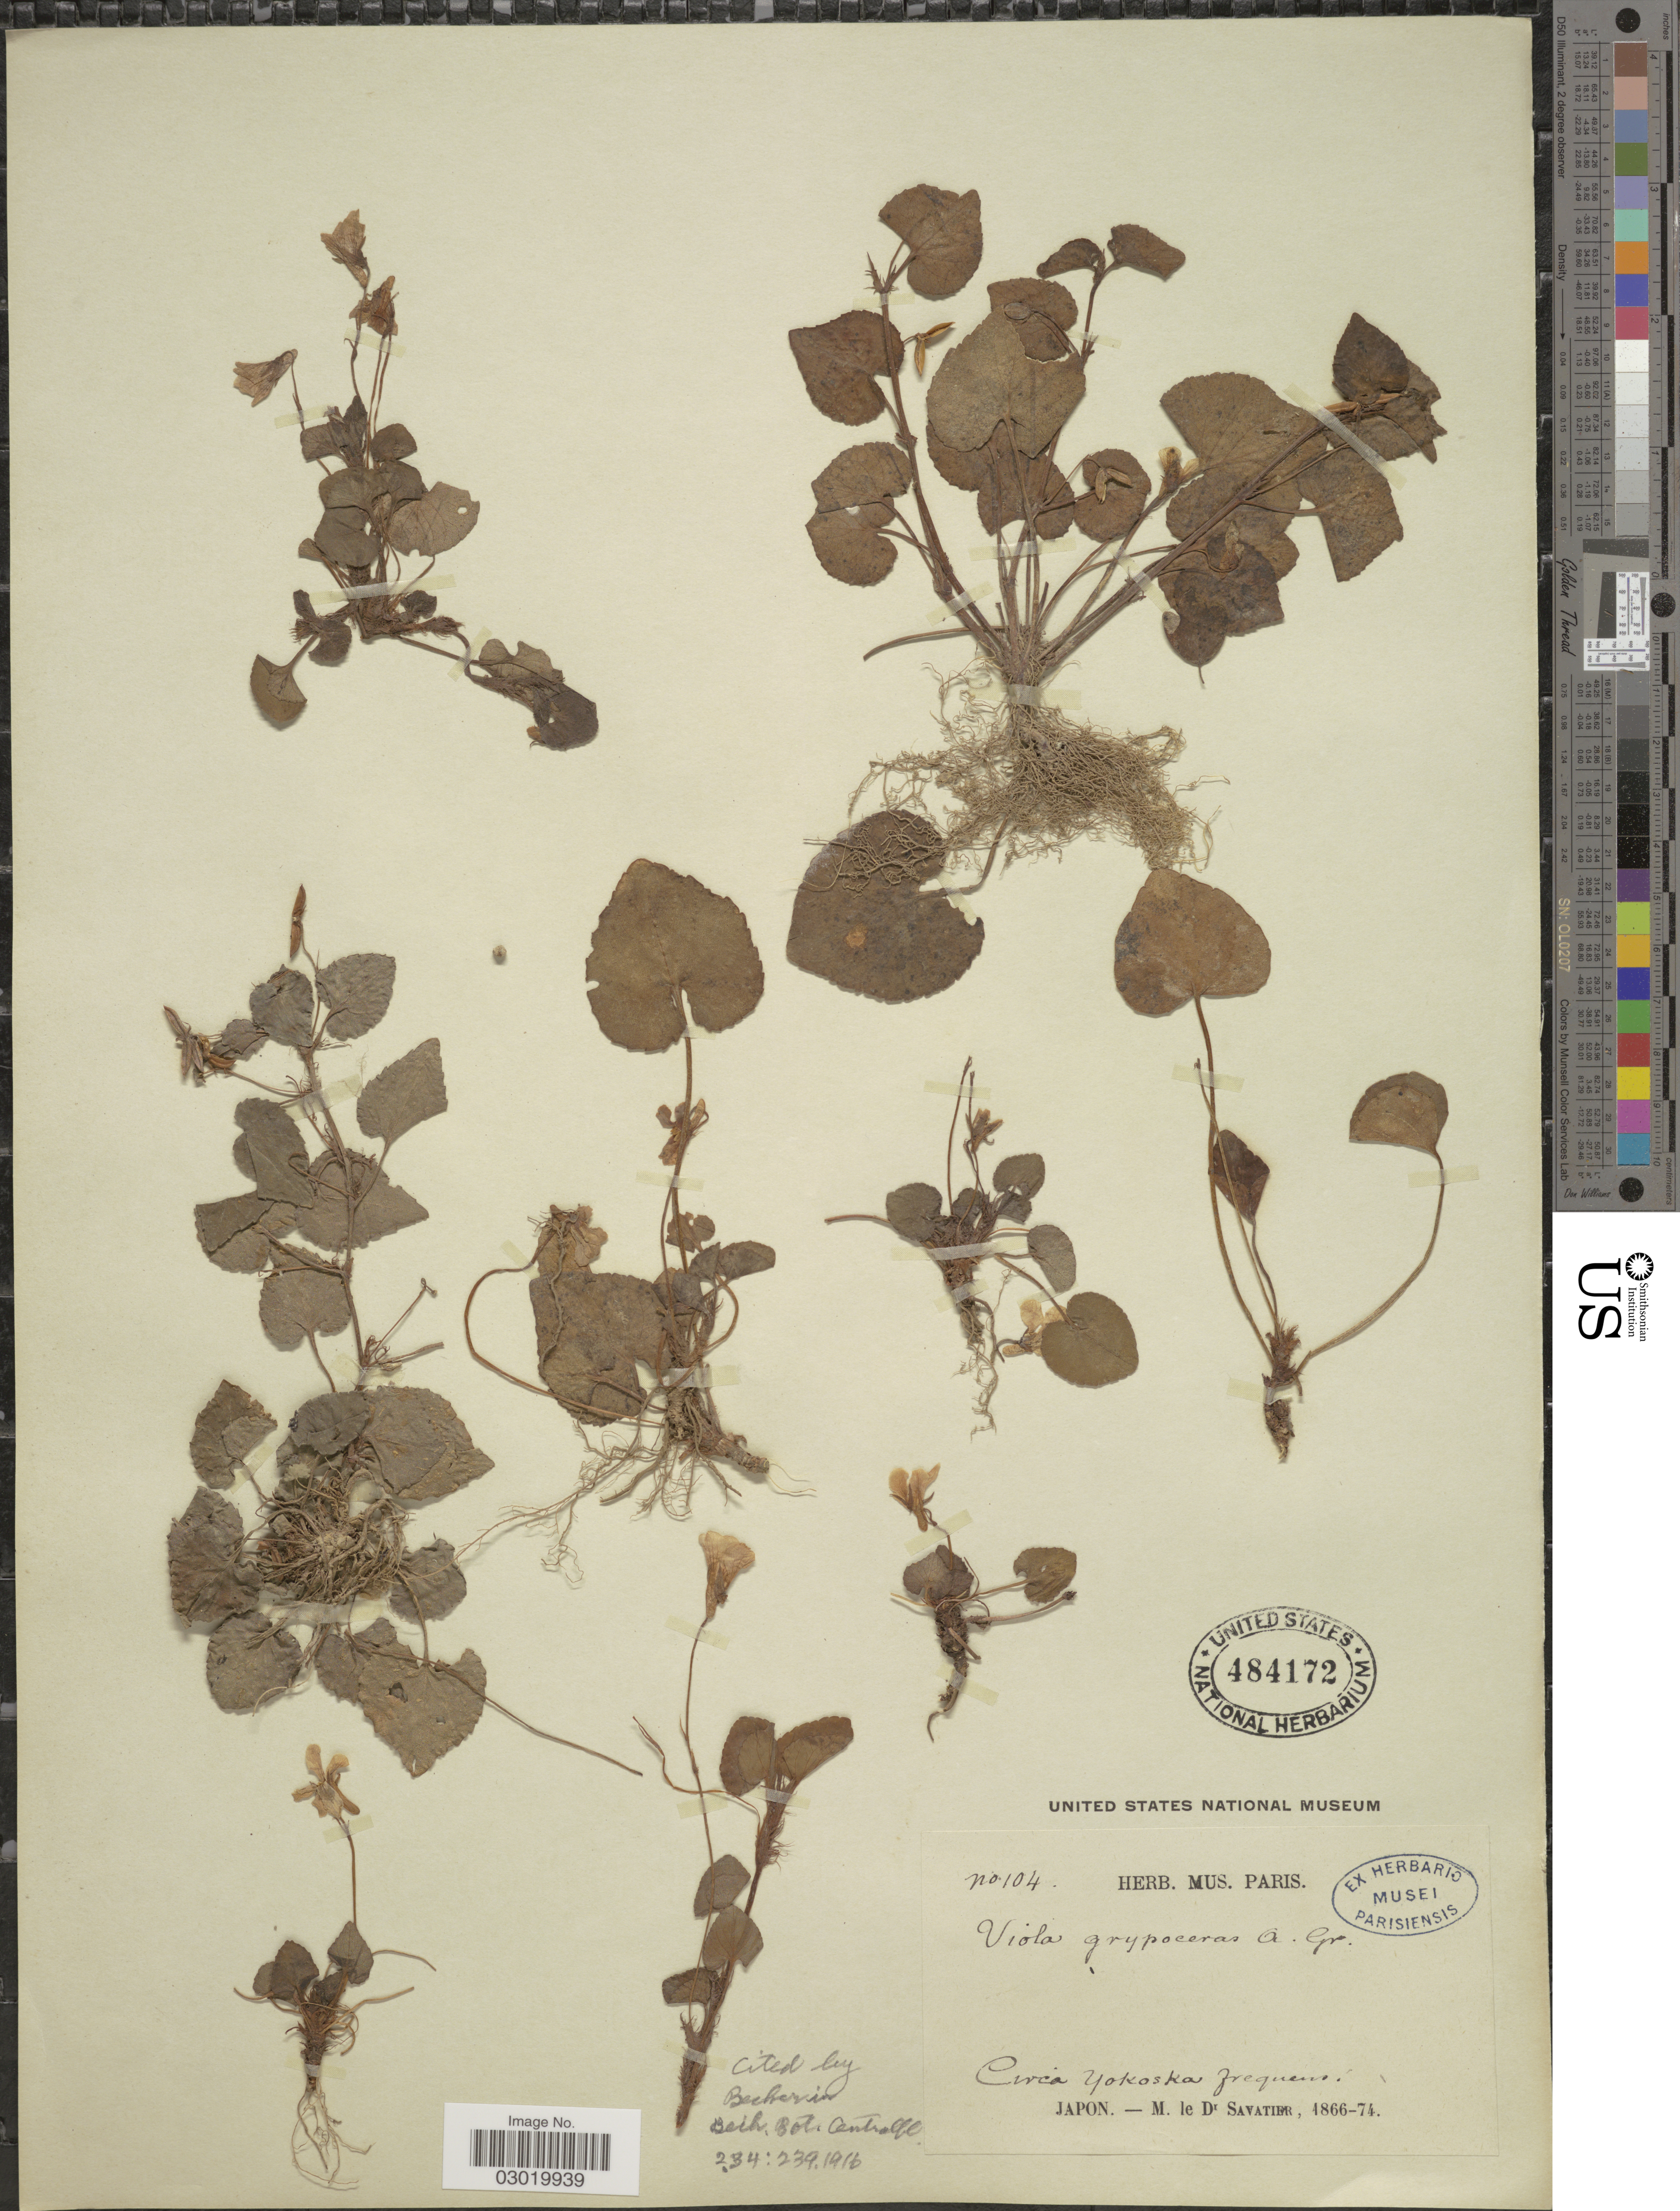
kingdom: Plantae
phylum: Tracheophyta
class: Magnoliopsida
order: Malpighiales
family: Violaceae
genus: Viola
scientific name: Viola grypoceras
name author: A. Gray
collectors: Savatier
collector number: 104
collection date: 1866/1874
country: Japan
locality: Circa Yokoska frequent.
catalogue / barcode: US 484172